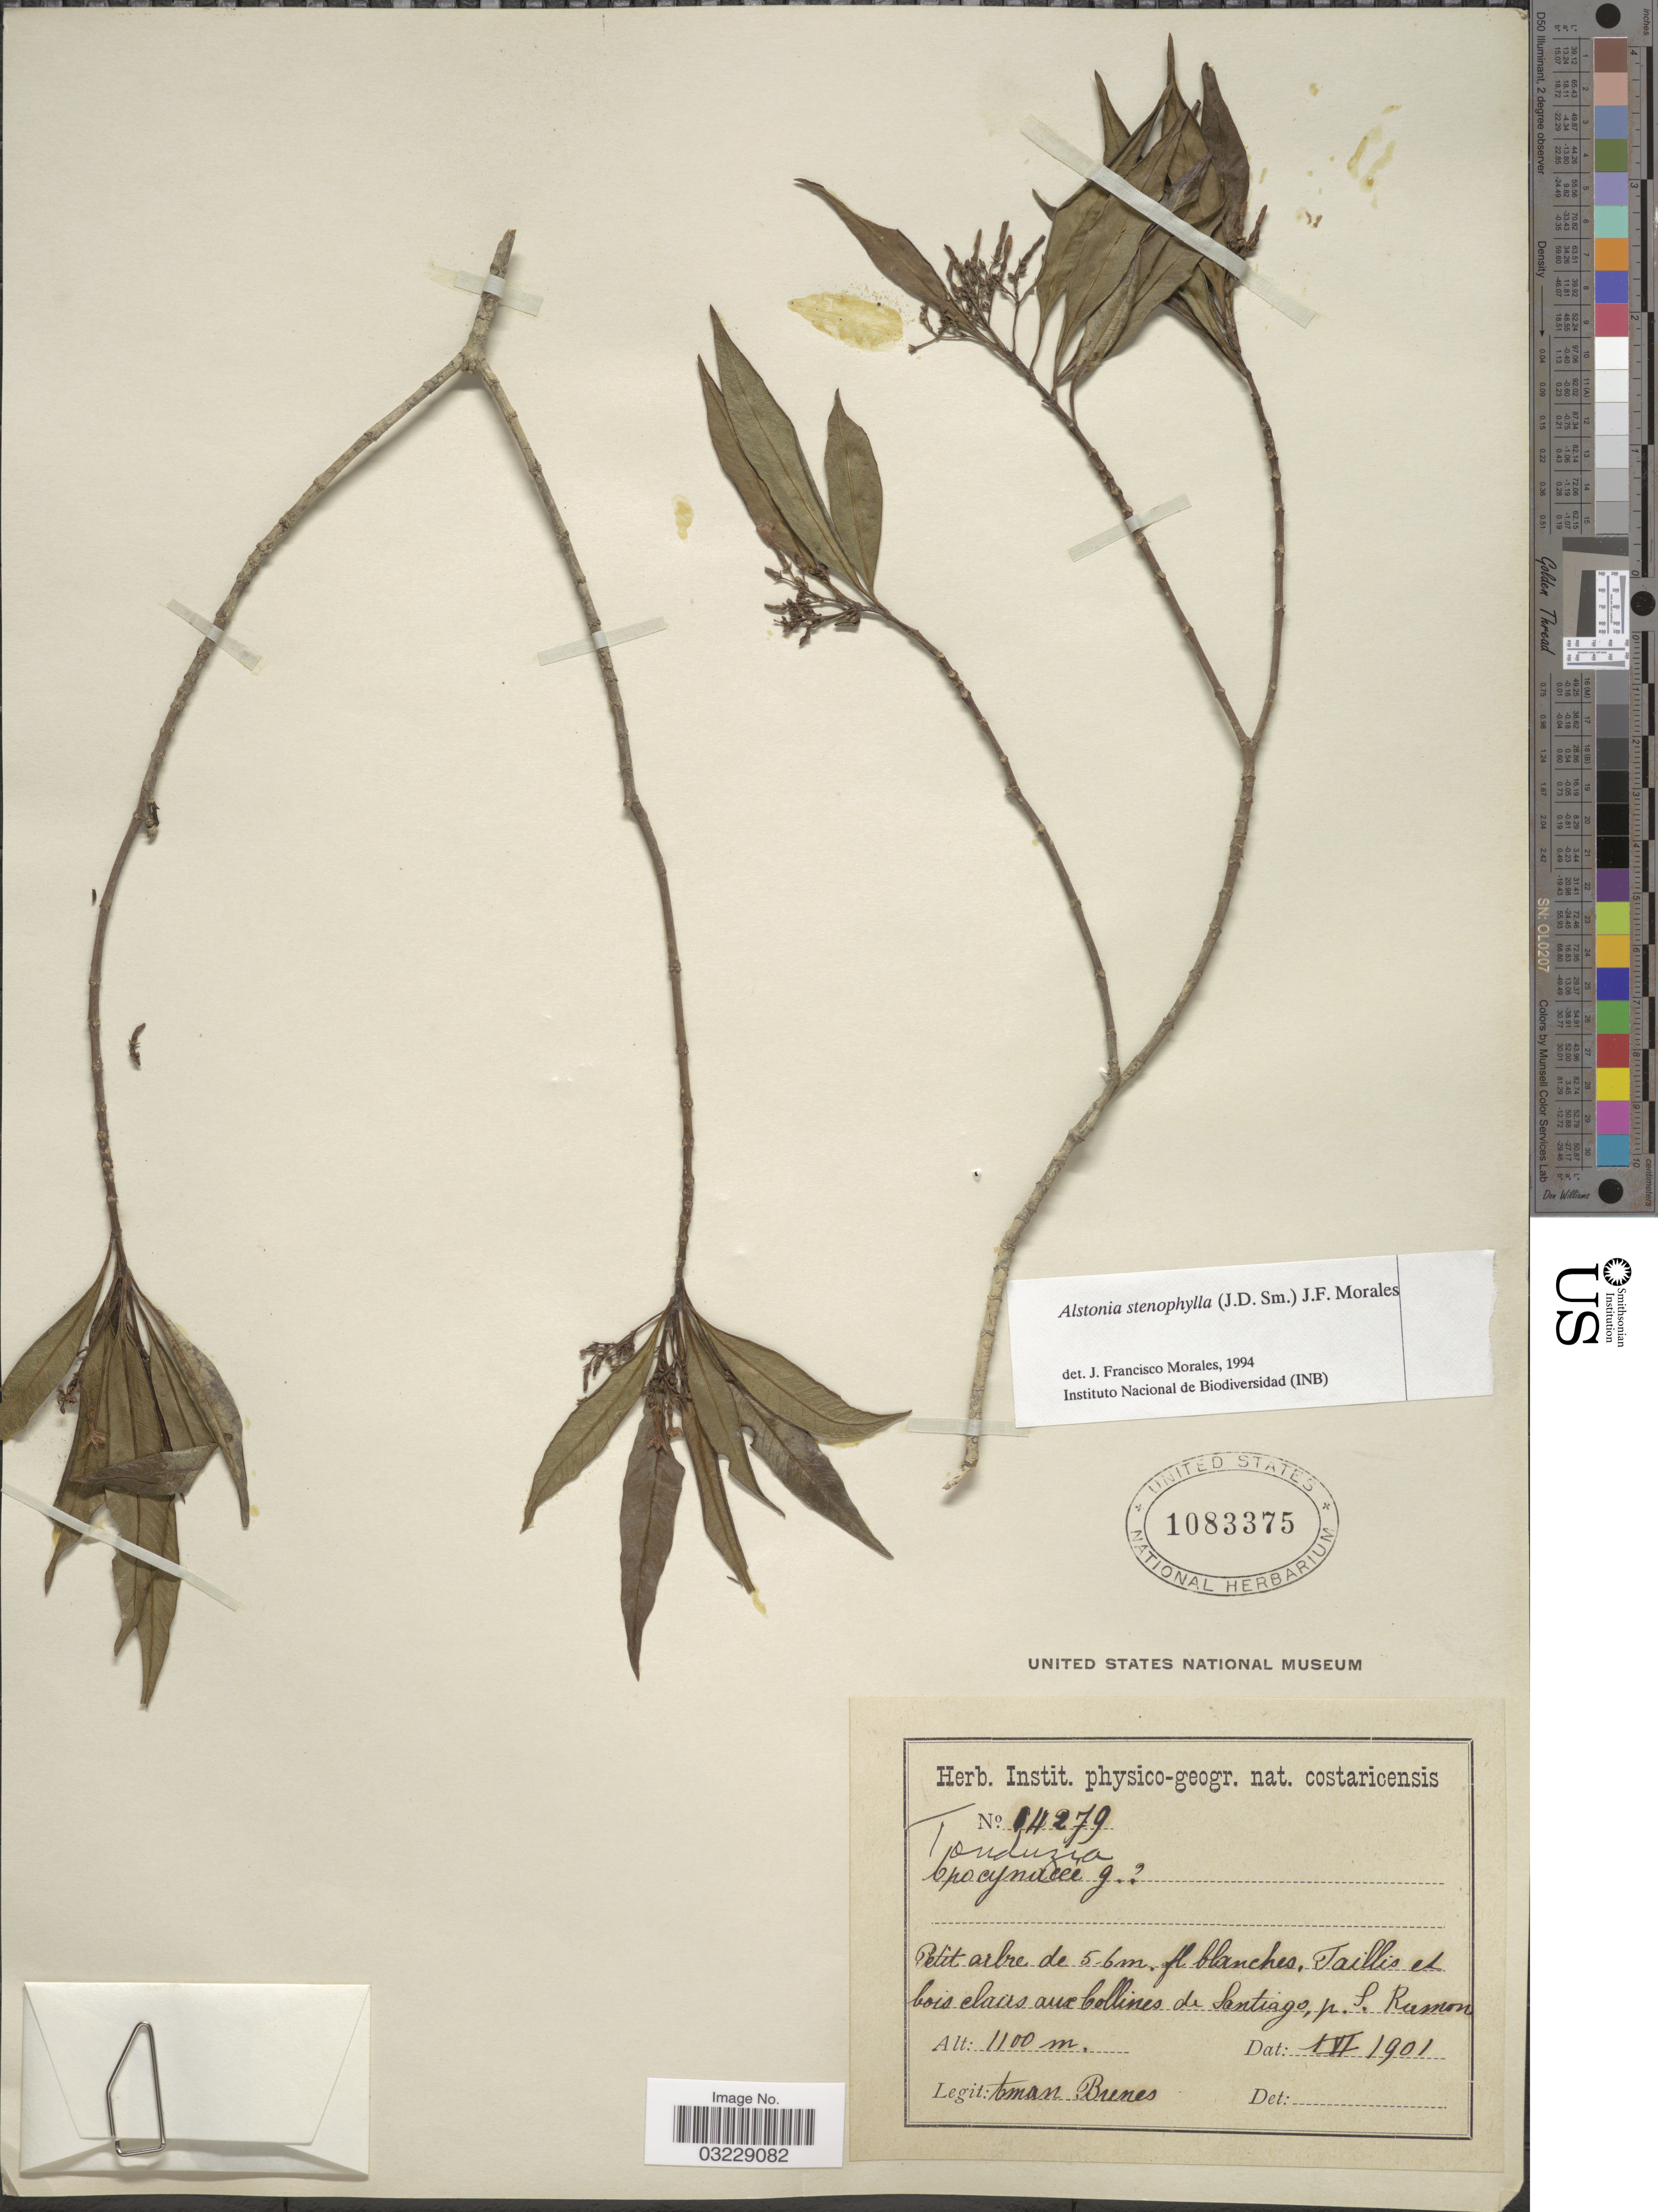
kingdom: Plantae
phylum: Tracheophyta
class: Magnoliopsida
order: Gentianales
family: Apocynaceae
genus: Alstonia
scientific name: Alstonia stenophylla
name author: Guillaumin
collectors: A. Brenes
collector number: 14279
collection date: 1901-06-01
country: Costa Rica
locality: Collines de Santiago, p. S. Ramon.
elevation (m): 1100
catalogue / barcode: US 1083375